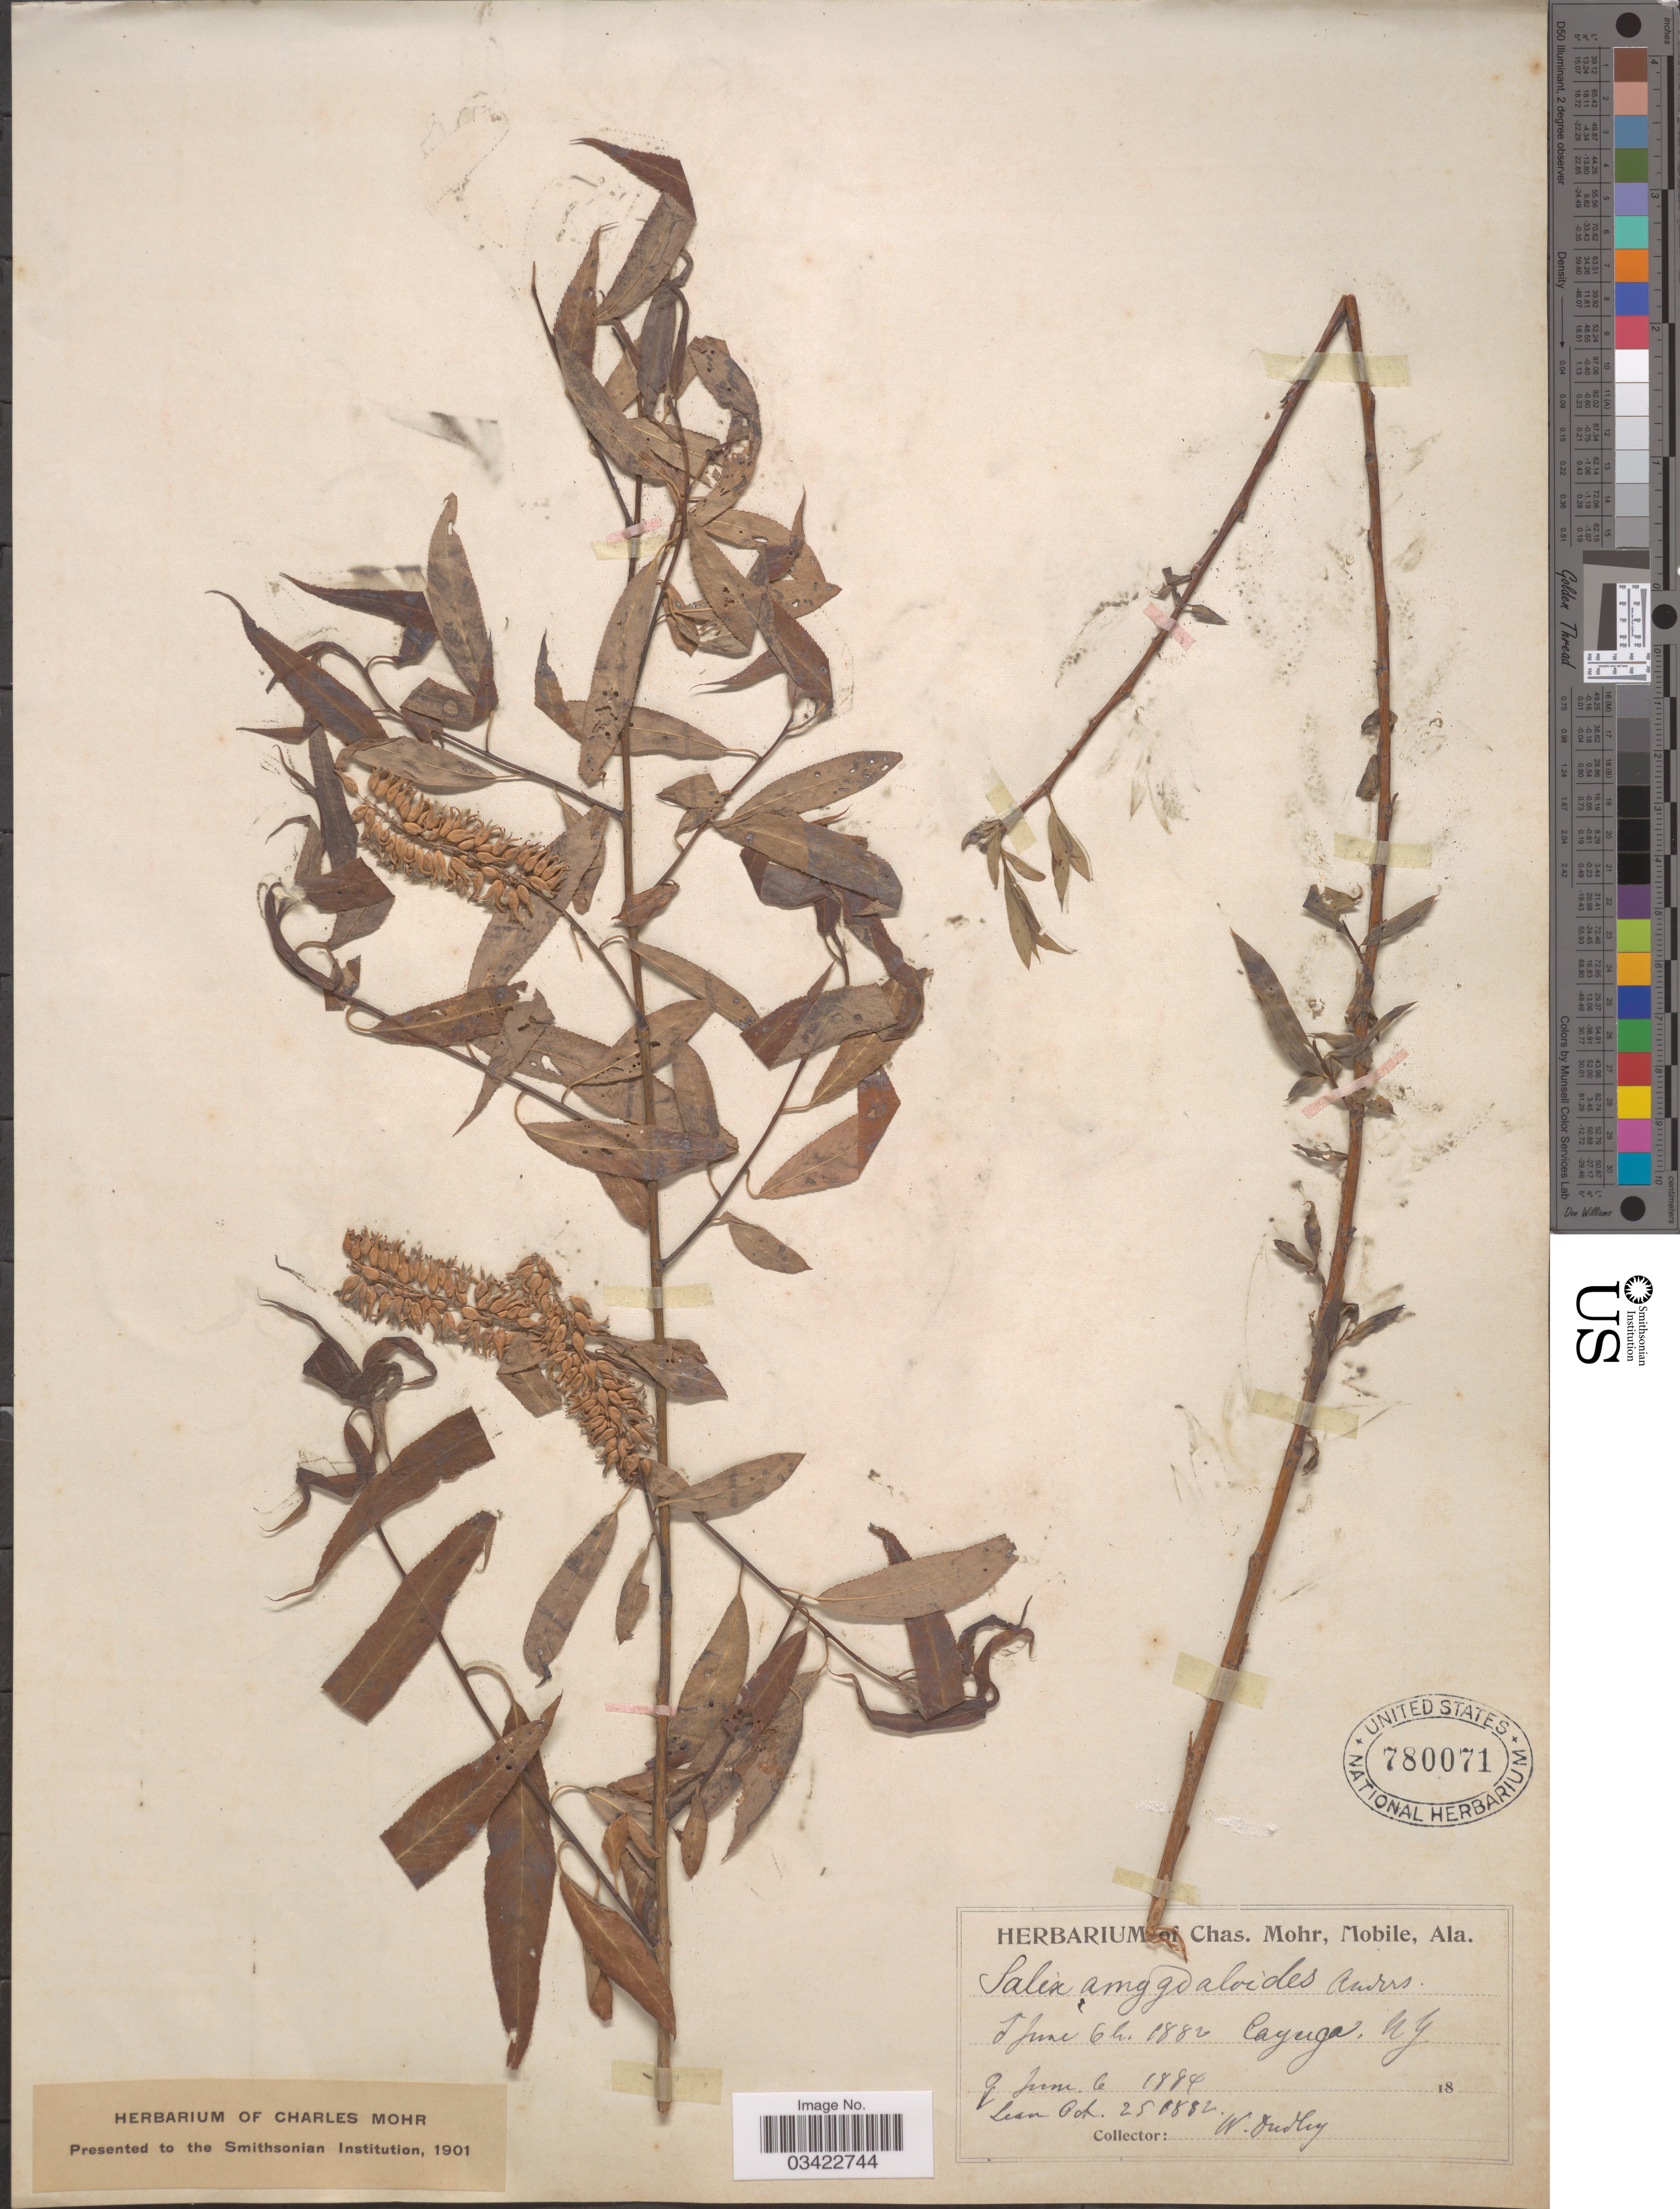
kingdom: Plantae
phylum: Tracheophyta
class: Magnoliopsida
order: Malpighiales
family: Salicaceae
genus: Salix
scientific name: Salix amygdaloides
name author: Andersson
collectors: W. Dudley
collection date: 1882-06-06/1884-06-06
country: United States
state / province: New York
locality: Cayuga.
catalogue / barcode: US 780071